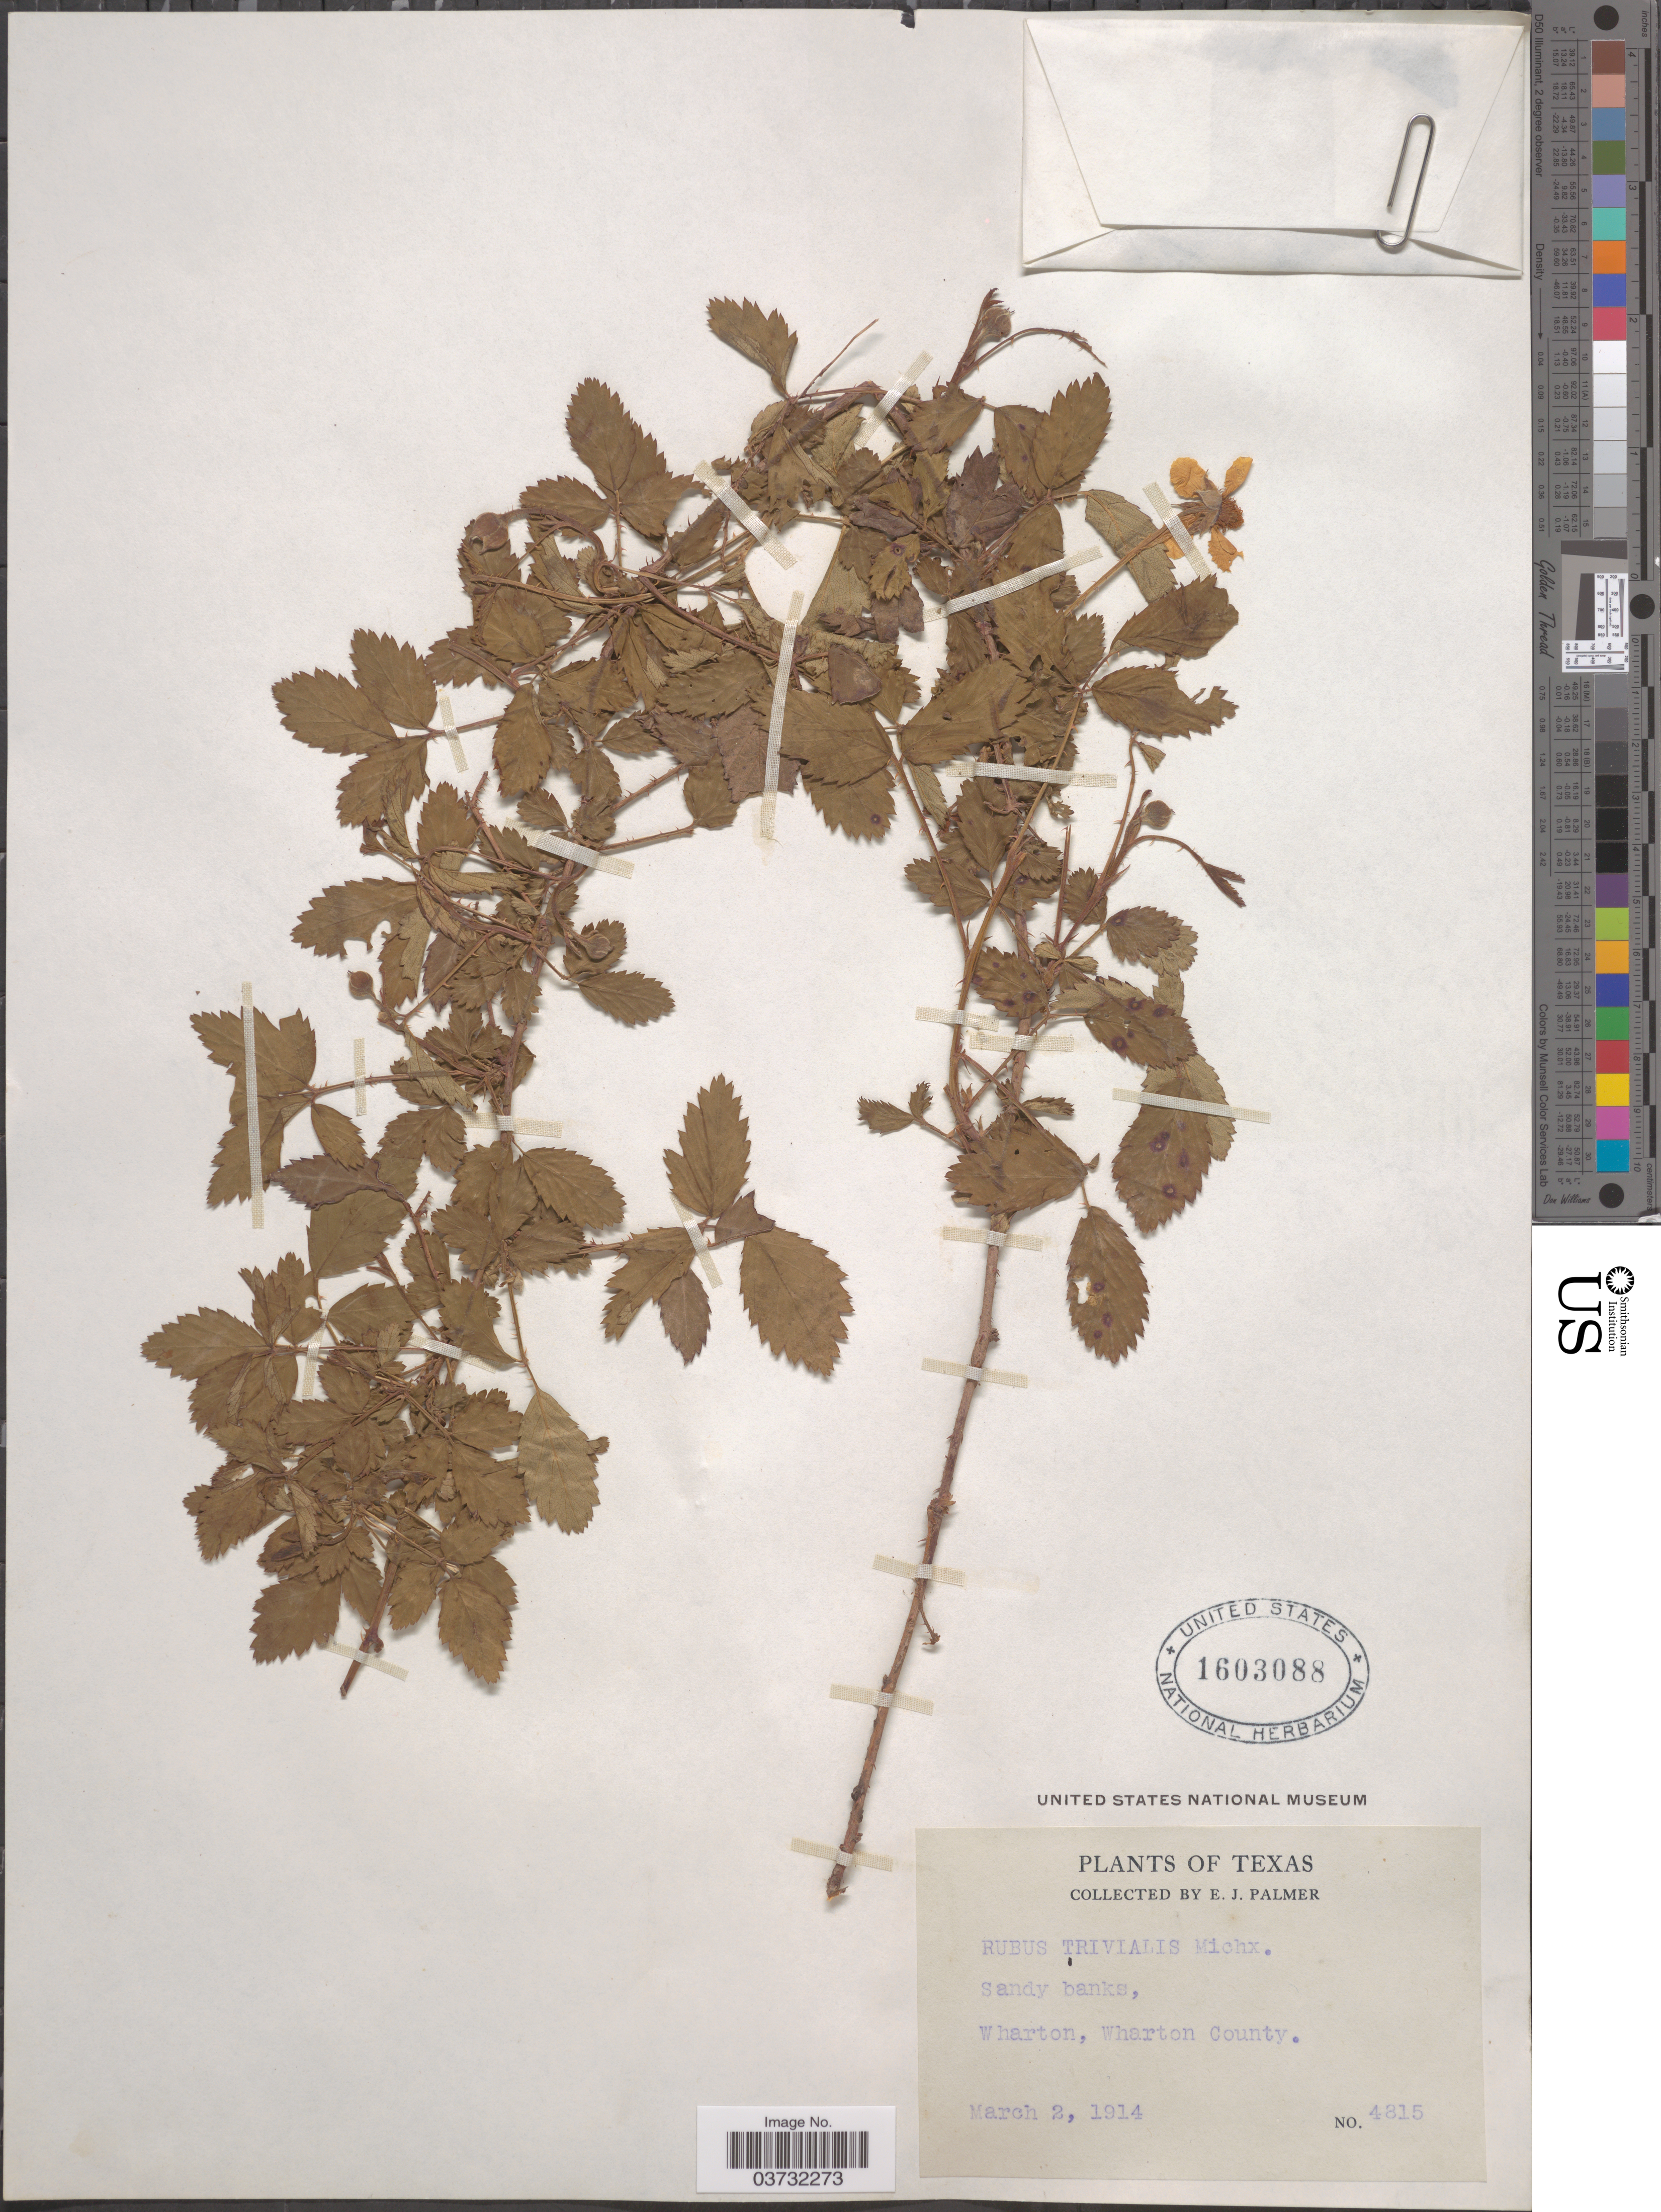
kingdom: Plantae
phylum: Tracheophyta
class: Magnoliopsida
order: Rosales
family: Rosaceae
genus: Rubus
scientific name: Rubus trivialis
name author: Michx.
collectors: E. J. Palmer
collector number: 4815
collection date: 1914-03-02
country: United States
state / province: Texas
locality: Wharton, Wharton County.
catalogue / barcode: US 1603088